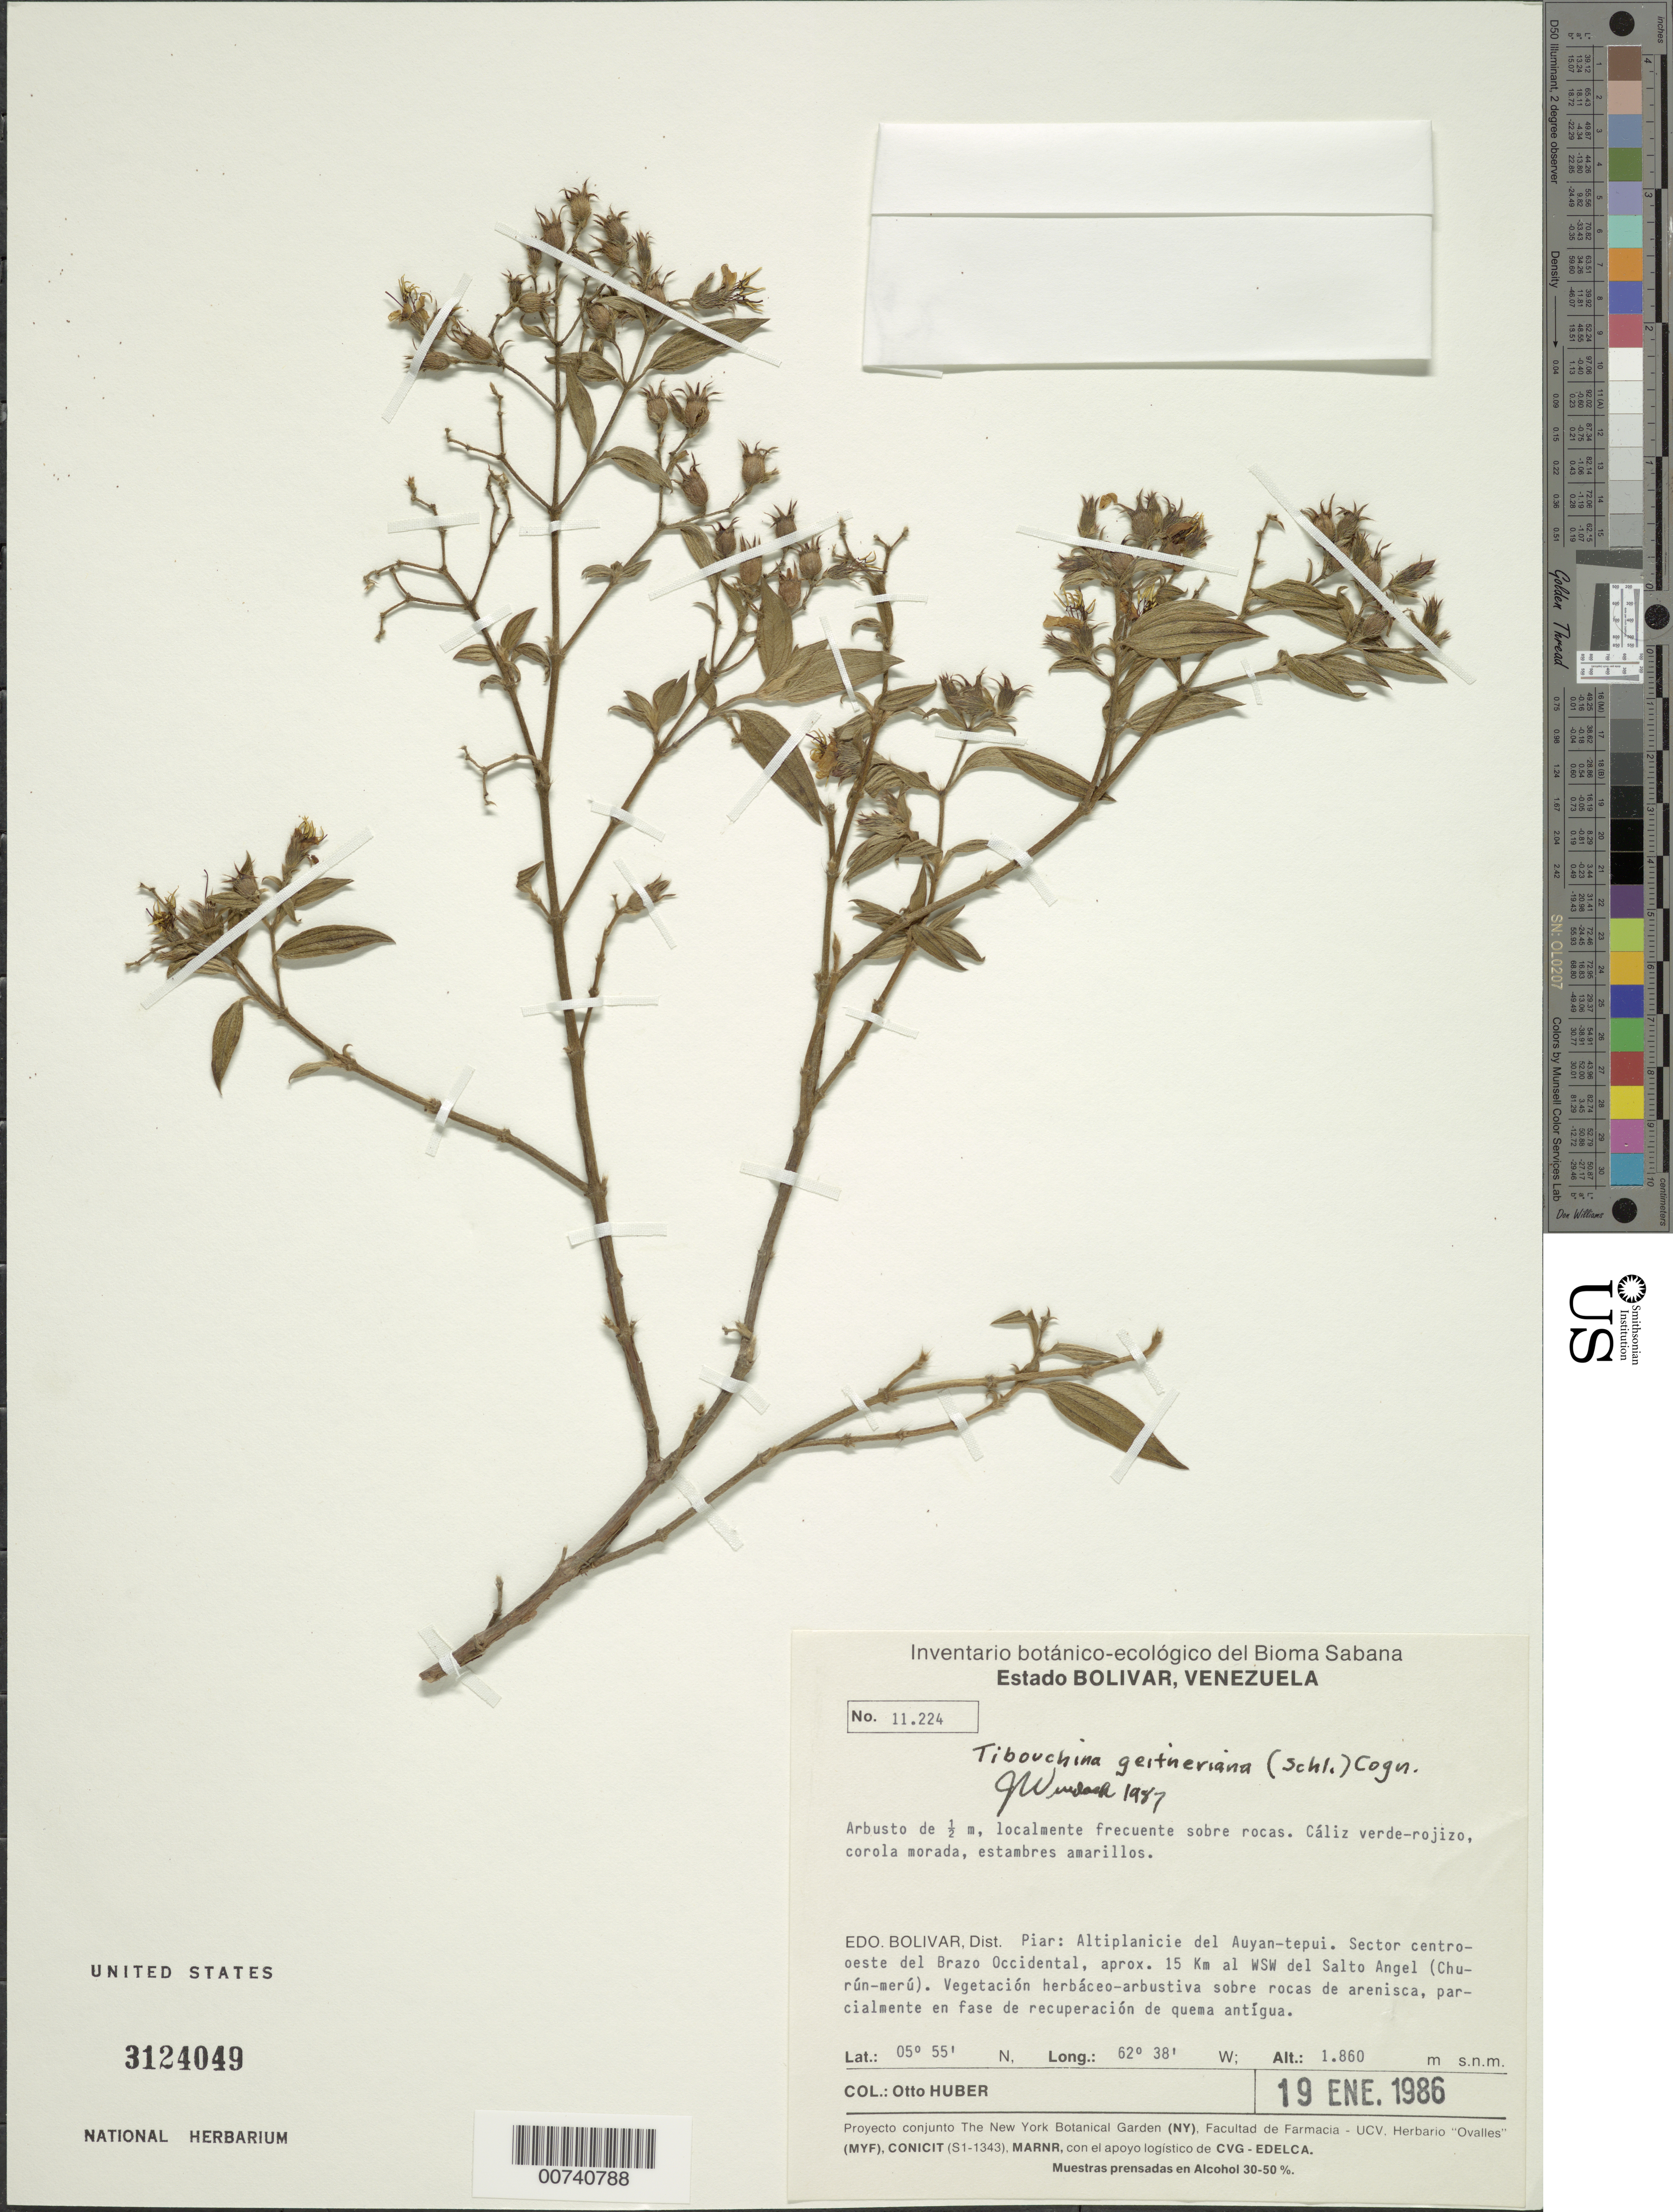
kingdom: Plantae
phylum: Tracheophyta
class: Magnoliopsida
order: Myrtales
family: Melastomataceae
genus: Chaetogastra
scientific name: Chaetogastra geitneriana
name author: Schltdl.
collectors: O. Huber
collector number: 11224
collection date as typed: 19-Jan-86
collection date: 1986-01-19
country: Venezuela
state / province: Bolívar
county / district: Piar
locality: Auyan-tepuí, centro-oeste del Brazo Occidental, 15 km WSW Salto Angel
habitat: On rocks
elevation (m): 1860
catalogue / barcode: US 3124049